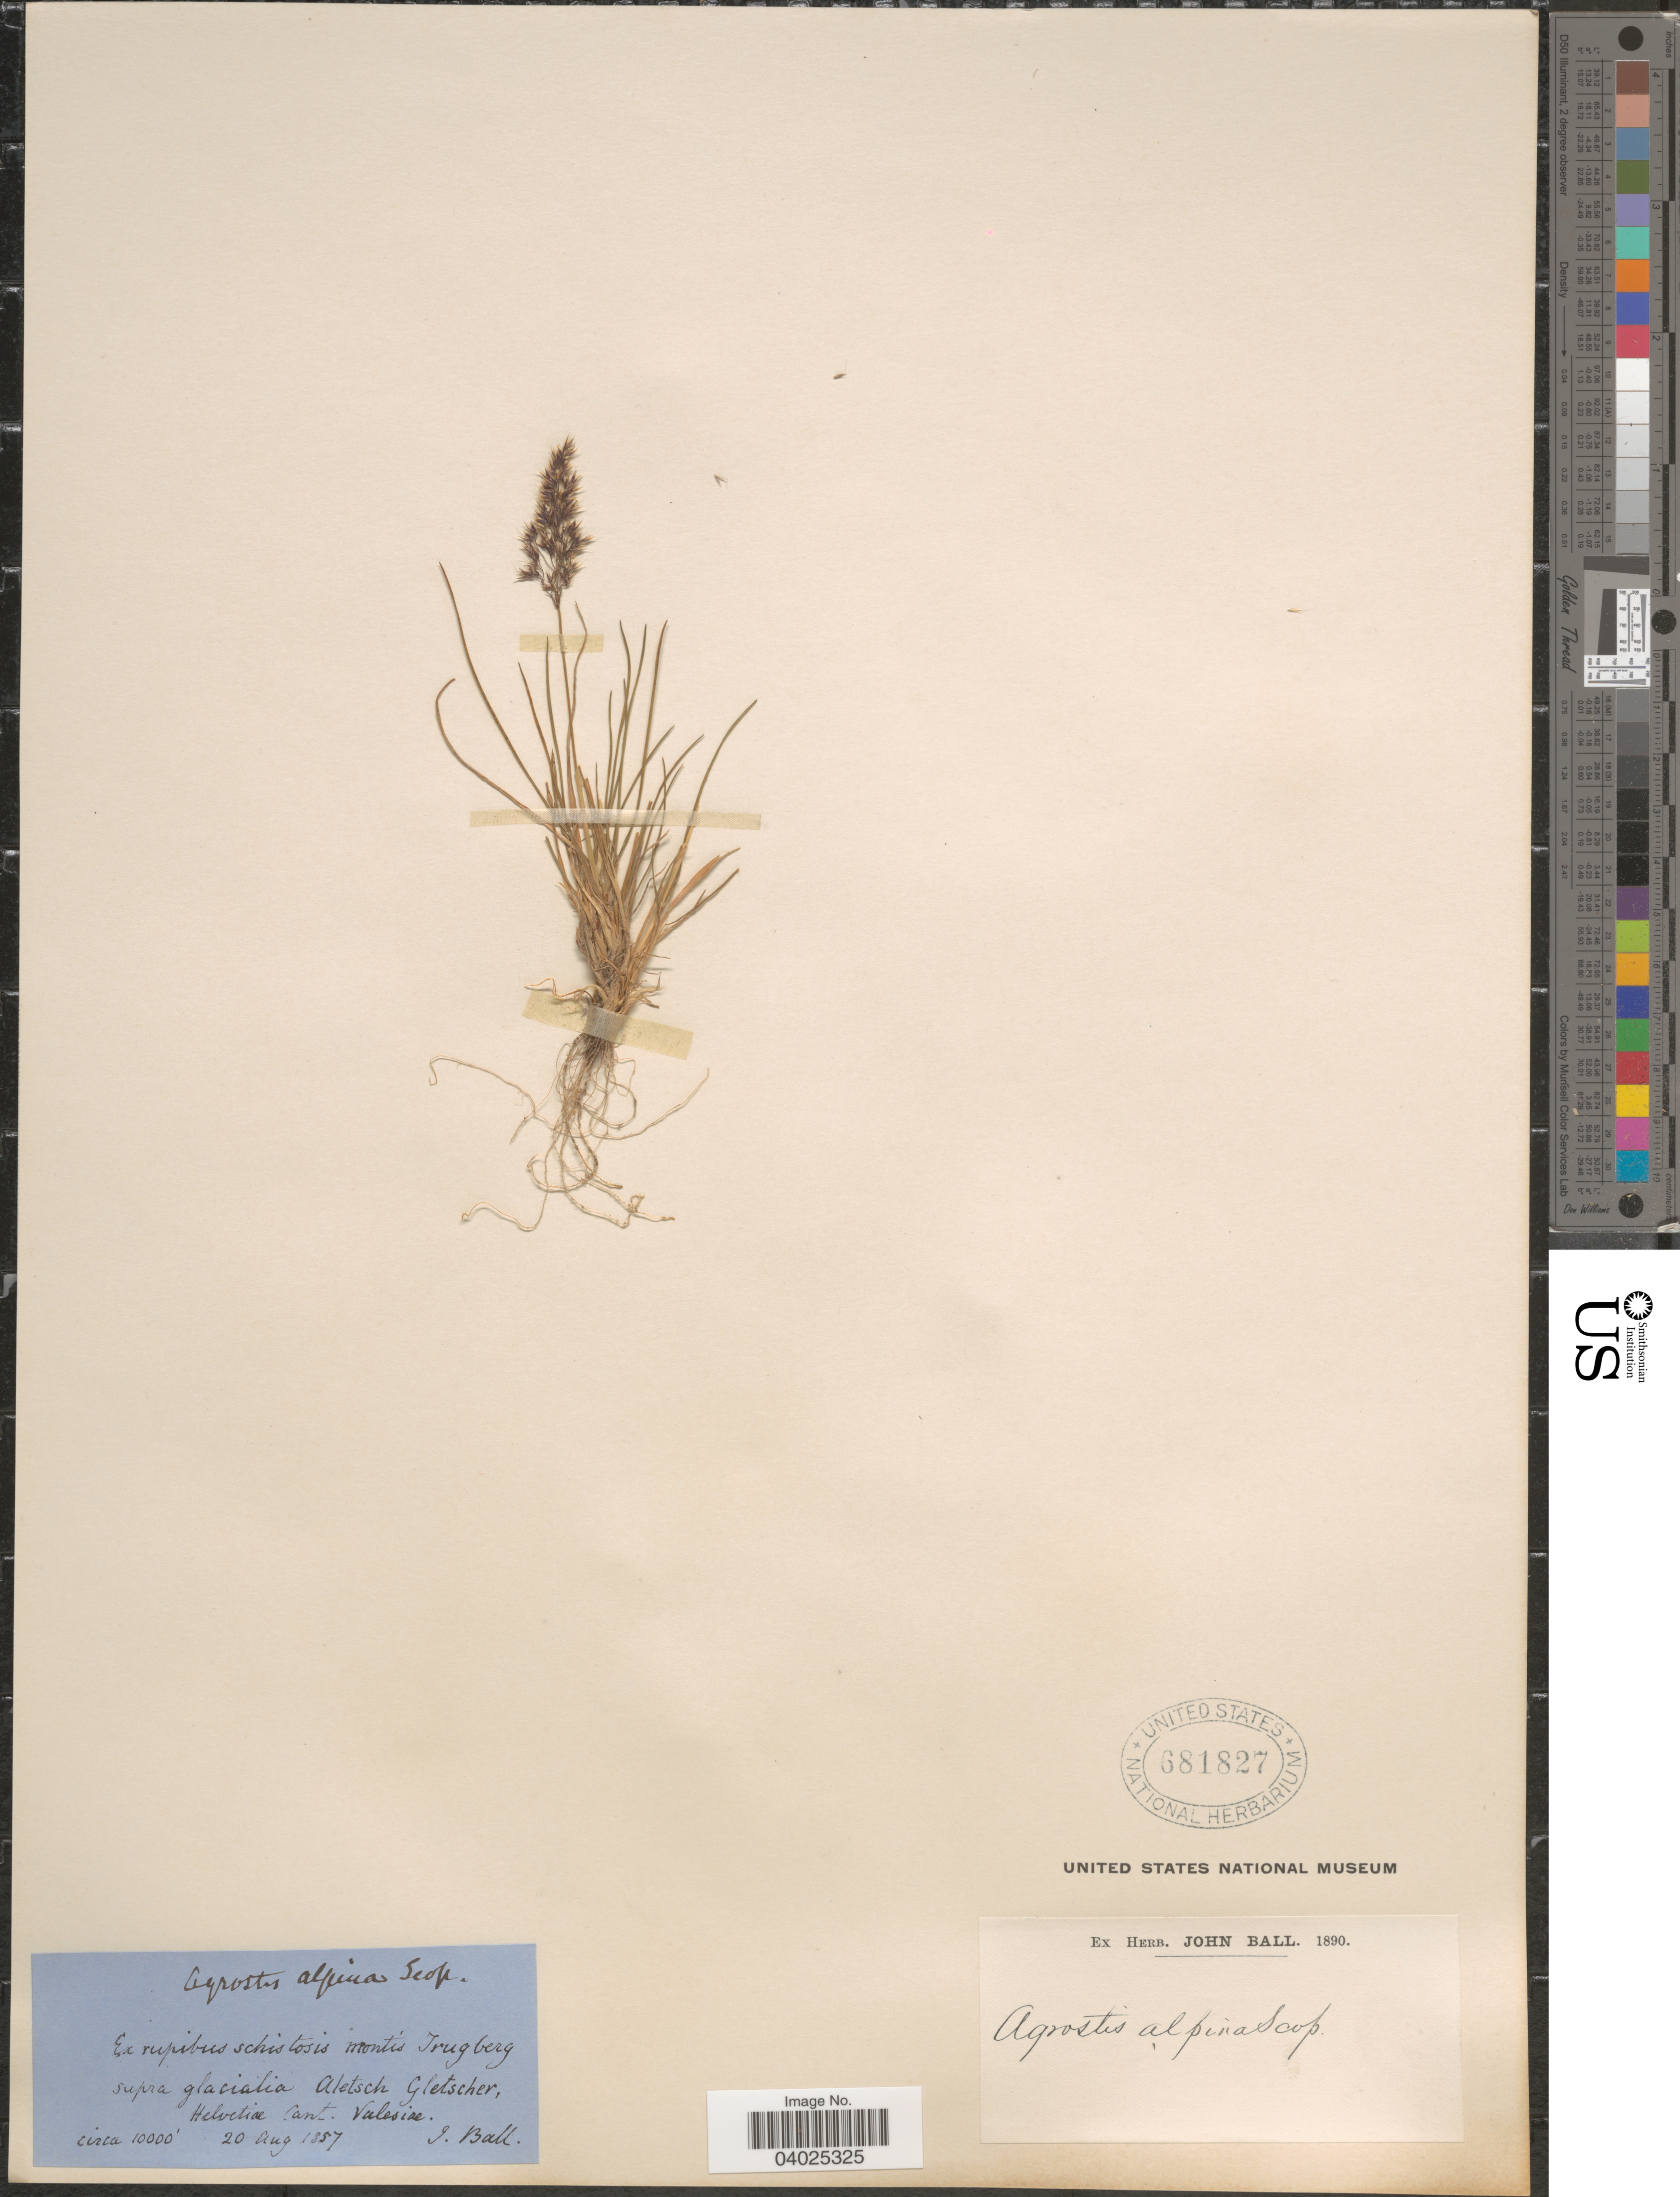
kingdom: Plantae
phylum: Tracheophyta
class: Liliopsida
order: Poales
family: Poaceae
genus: Alpagrostis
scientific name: Alpagrostis alpina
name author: (Scop.) P.M. Peterson et al.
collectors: J. Ball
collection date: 1857-08-20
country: Switzerland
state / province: Valais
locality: Ex rupibus schistosis montis Trugberg supra glacialia. Aletsch Gletscher, Helvetiæ Cant. Valesiæ.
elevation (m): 3048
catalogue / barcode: US 681827